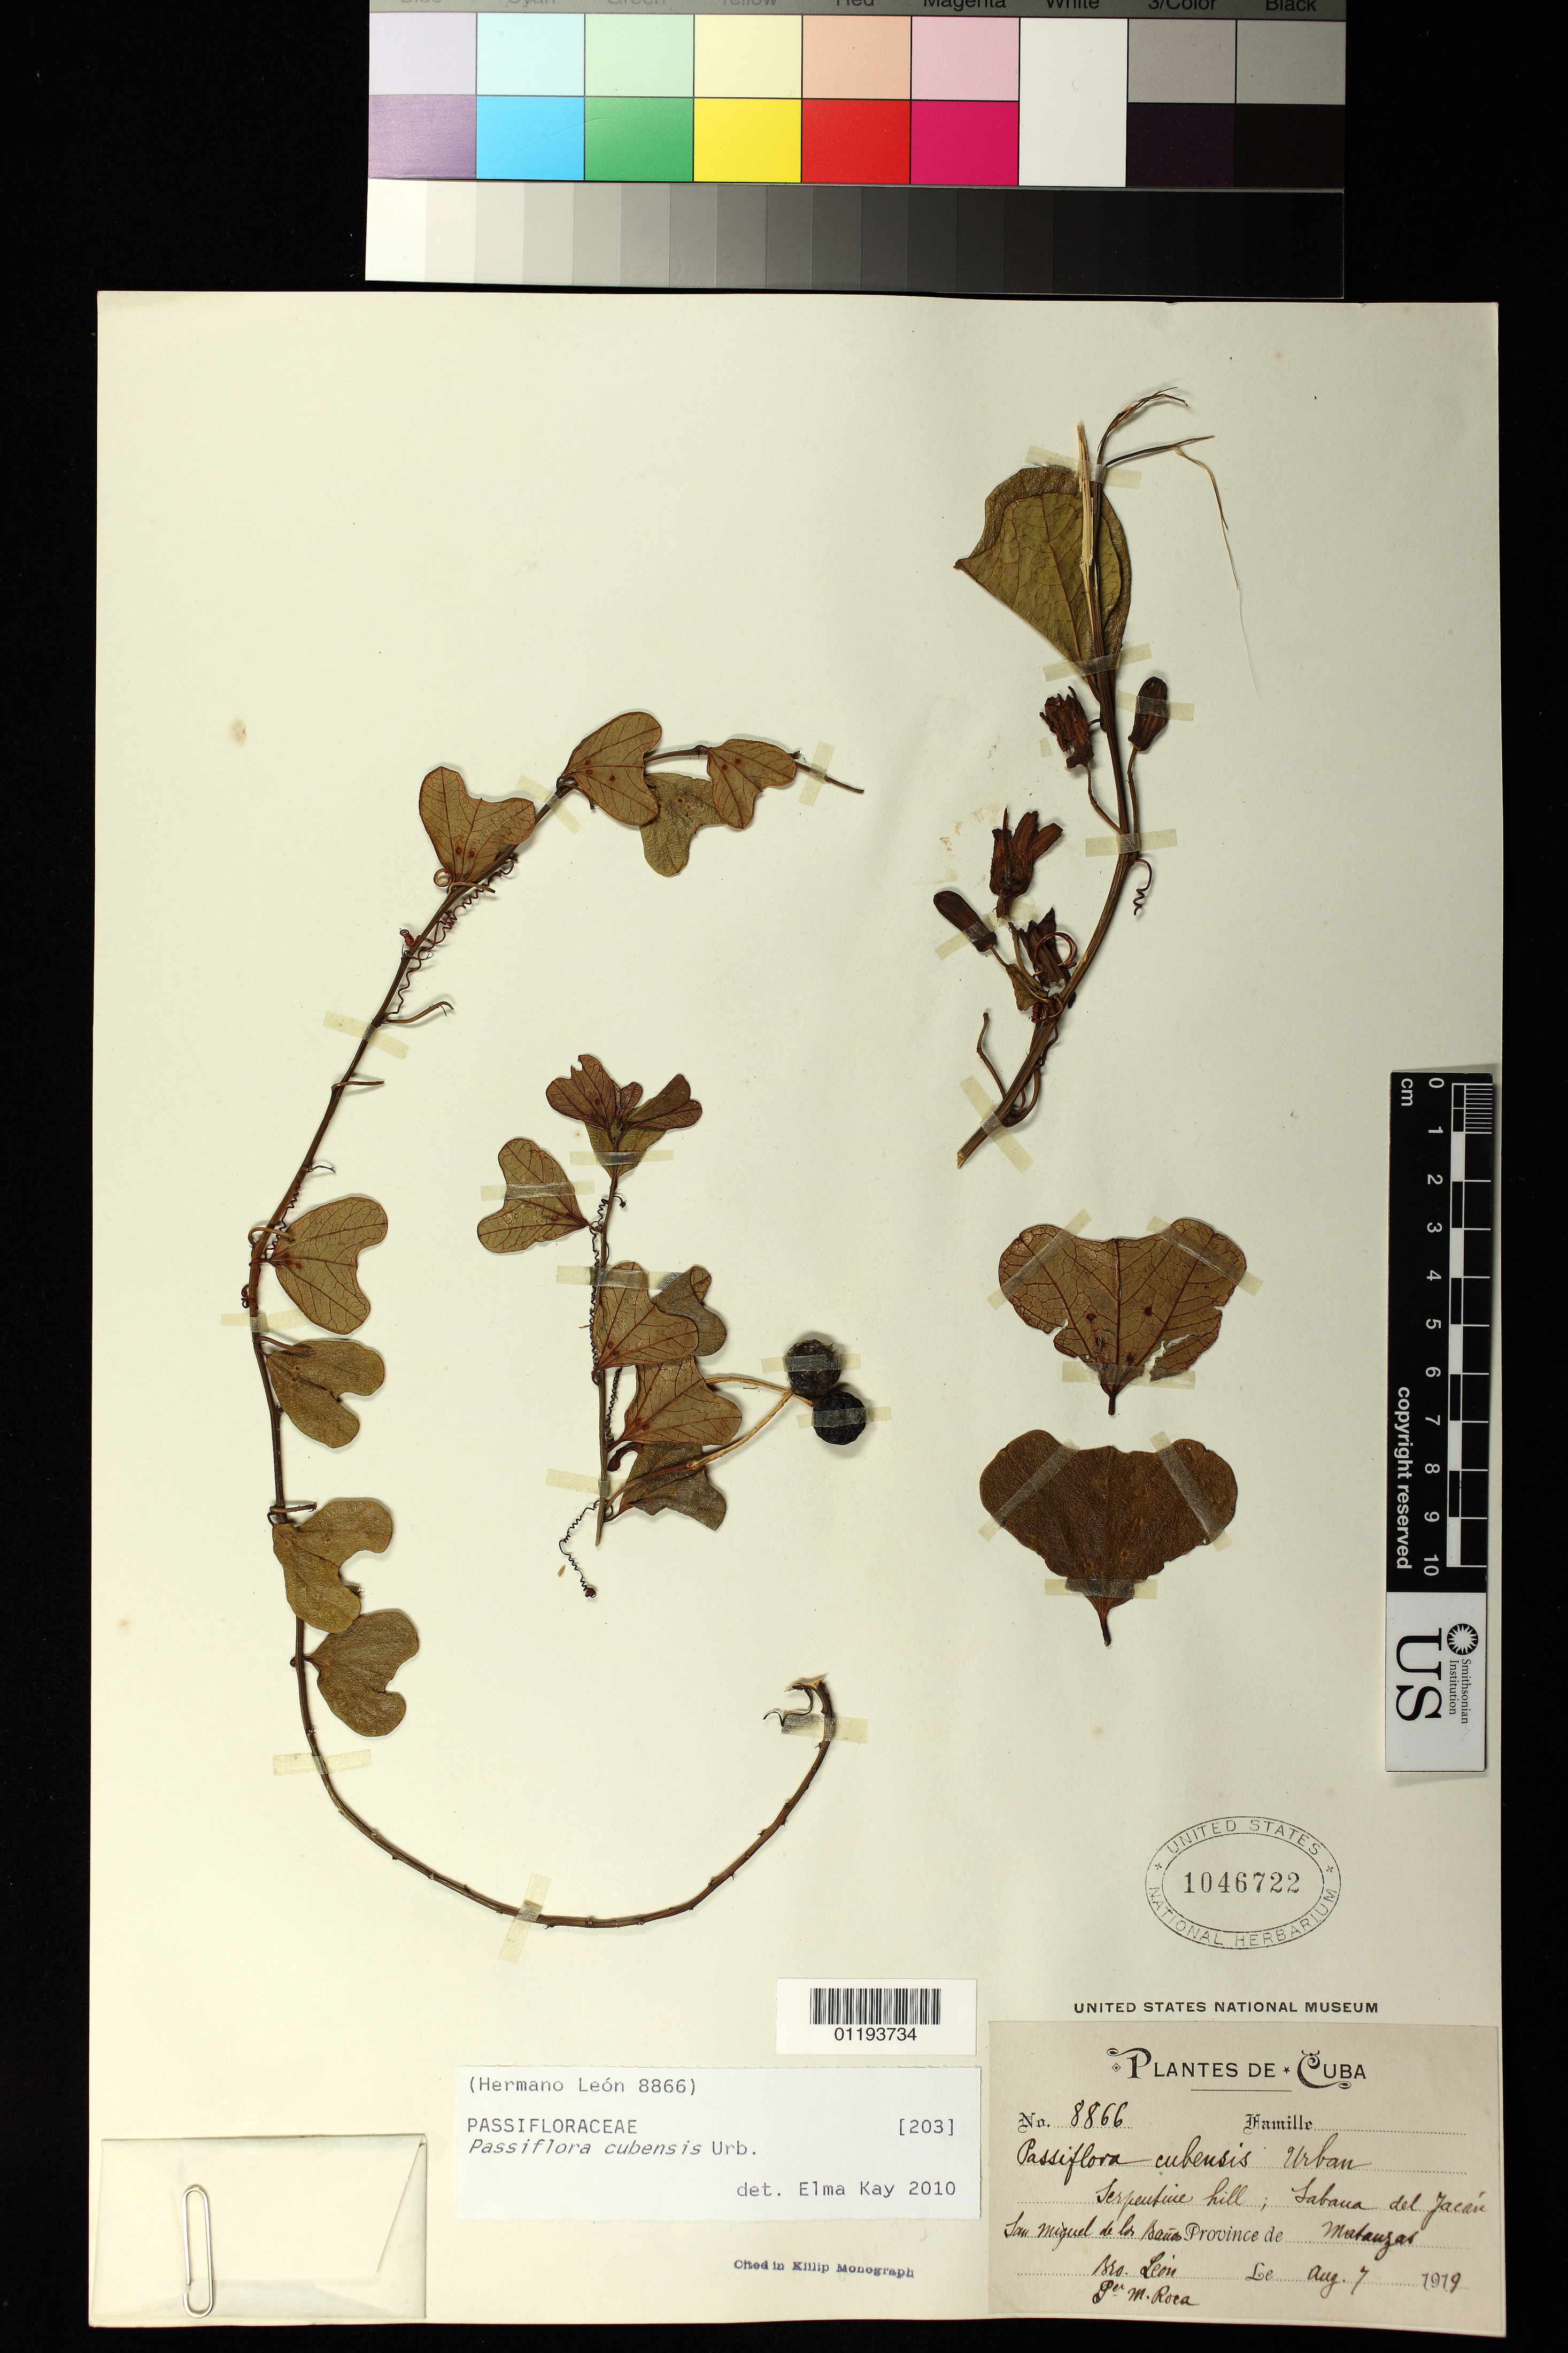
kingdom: Plantae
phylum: Tracheophyta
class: Magnoliopsida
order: Malpighiales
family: Passifloraceae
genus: Passiflora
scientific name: Passiflora cubensis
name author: Urb.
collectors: Bro. León & M. Roca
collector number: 8866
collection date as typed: Aug 7 1919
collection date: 1919-08-07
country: Cuba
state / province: Matanzas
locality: Serpentine hill; Labana del Jacan, San Miguel de los Banos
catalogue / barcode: US 1046722